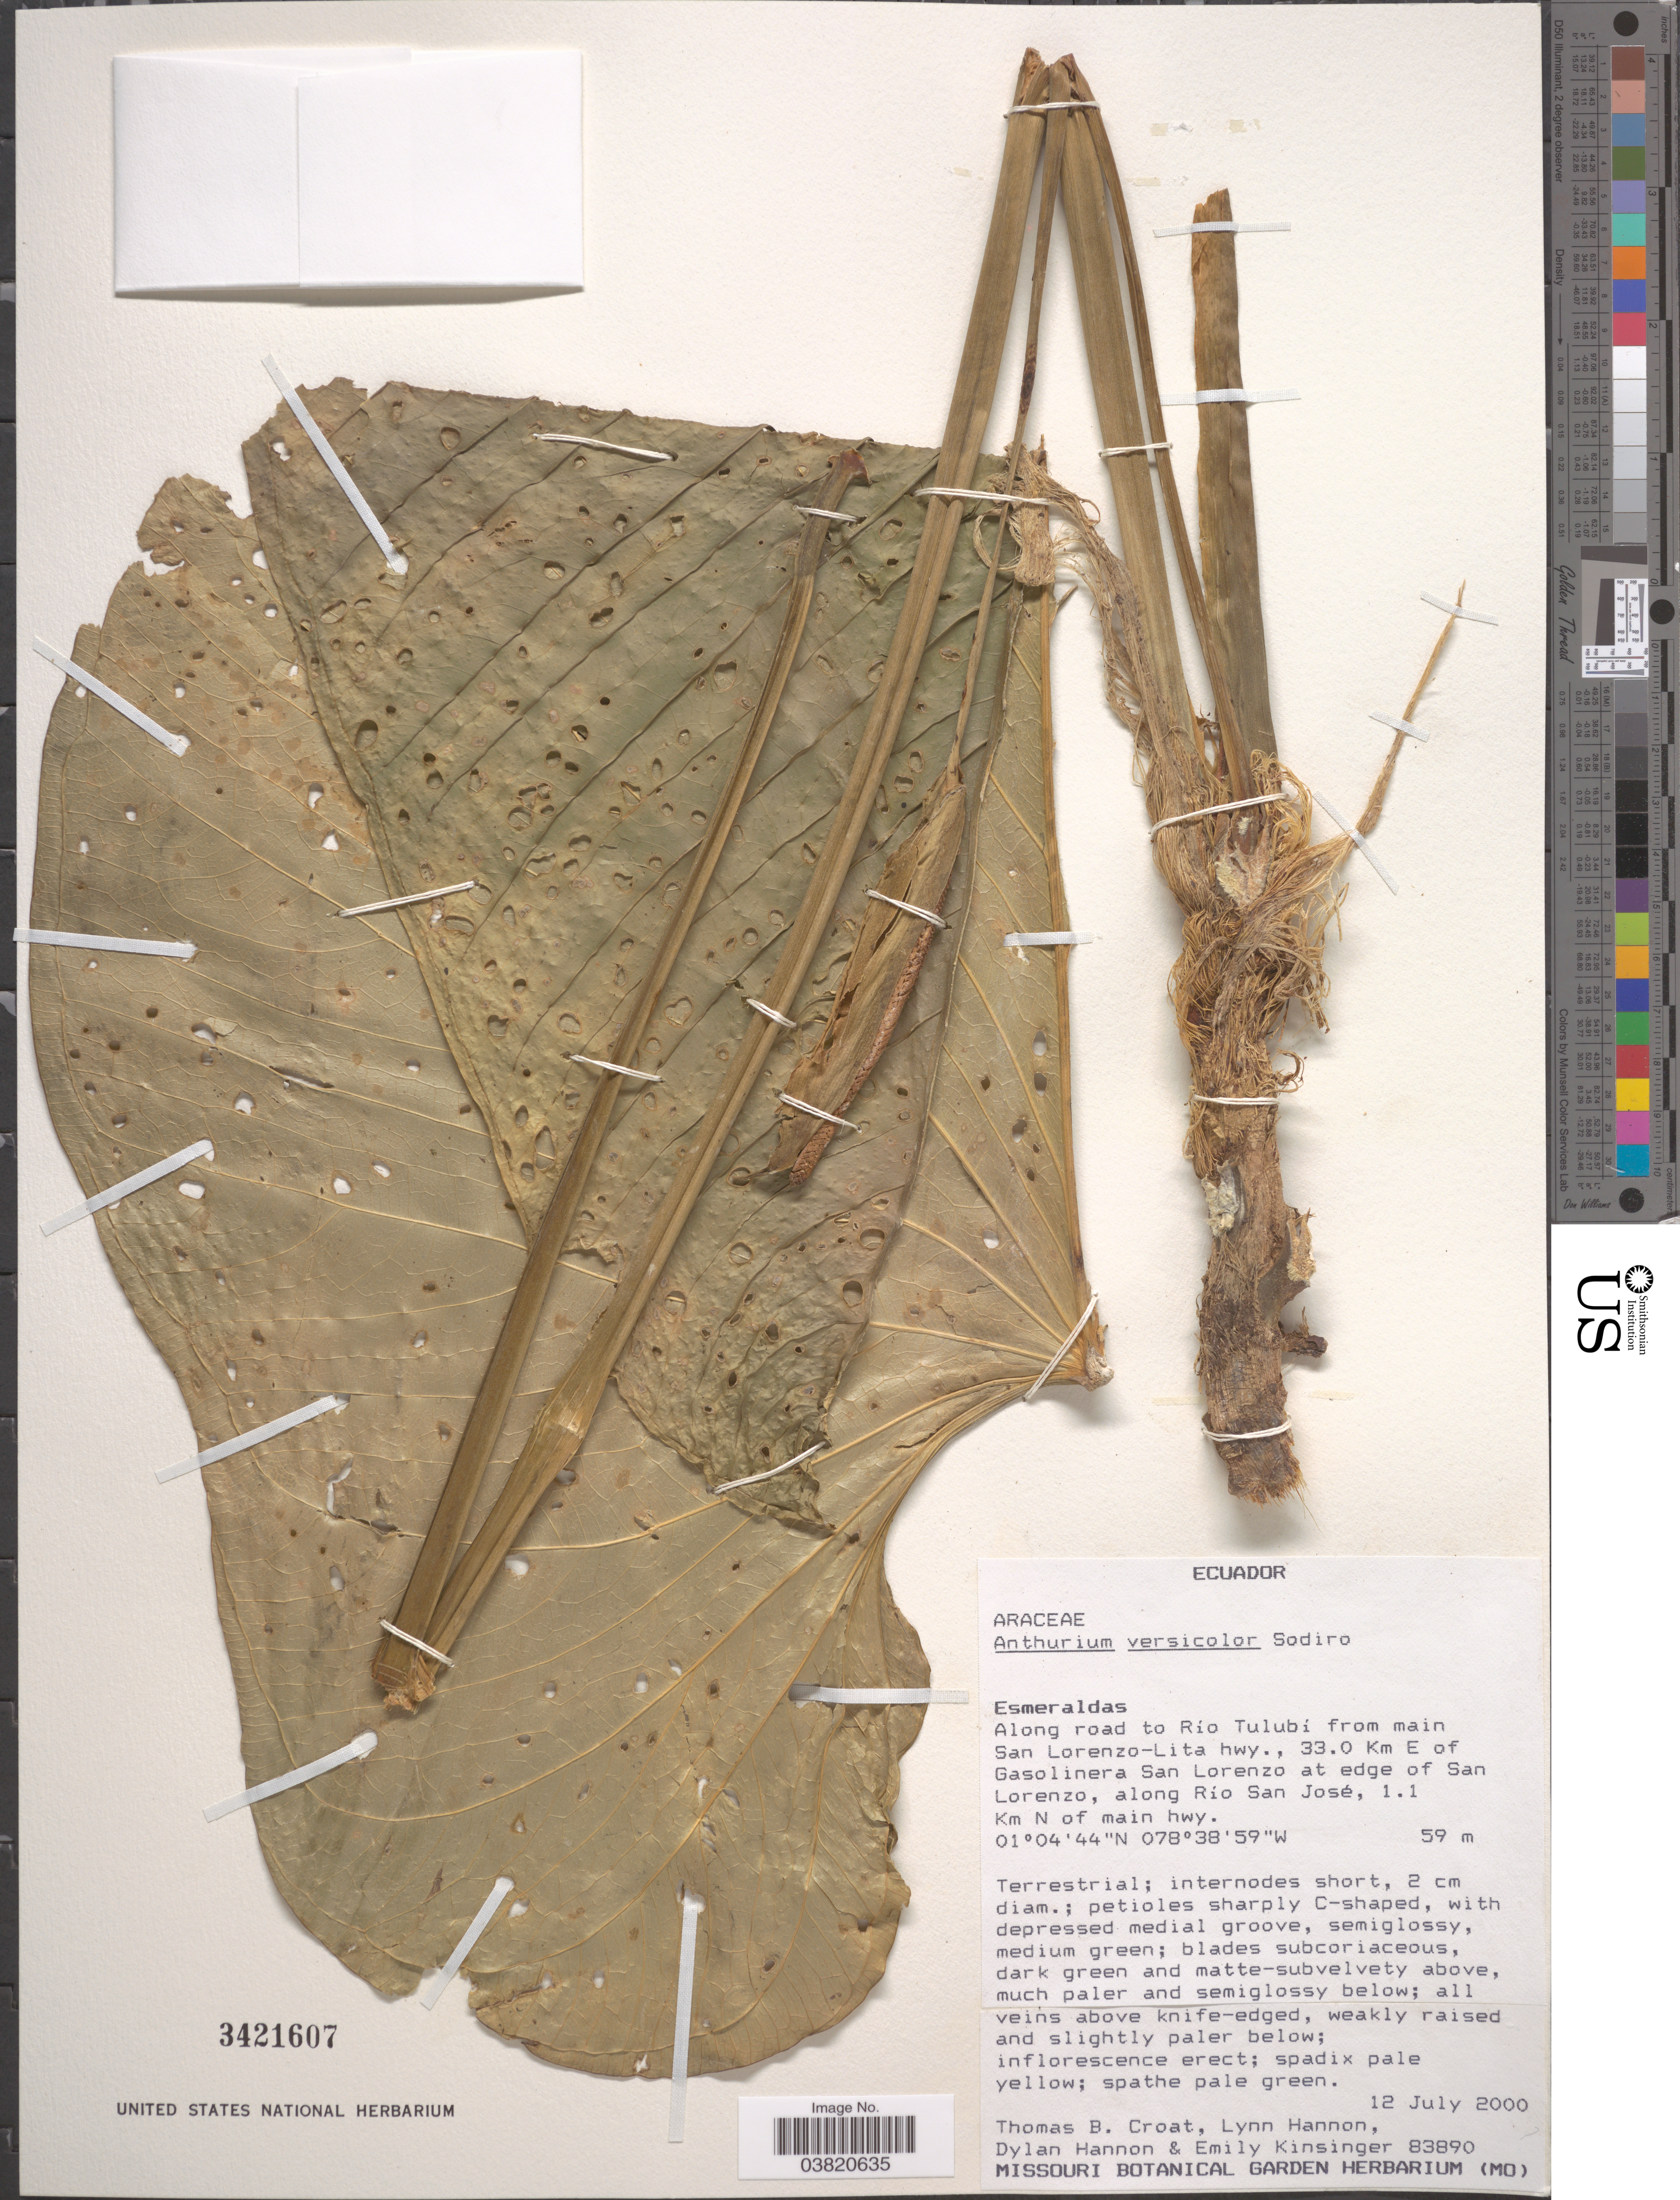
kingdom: Plantae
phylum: Tracheophyta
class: Liliopsida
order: Alismatales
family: Araceae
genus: Anthurium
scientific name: Anthurium versicolor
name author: Sodiro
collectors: T. B. Croat, L. Hannon, D. Hannon & E. Kinsinger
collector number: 83890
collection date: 2000-07-12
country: Ecuador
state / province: Esmeraldas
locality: Along road to Río Tulubí from main San Lorenzo-Lita hwy., 33.0 Km E of Gasolinera San Lorenzo at edge of San Lorenzo, along Río San José, 1.1 Km N of main hwy.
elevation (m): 59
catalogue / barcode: US 3421607